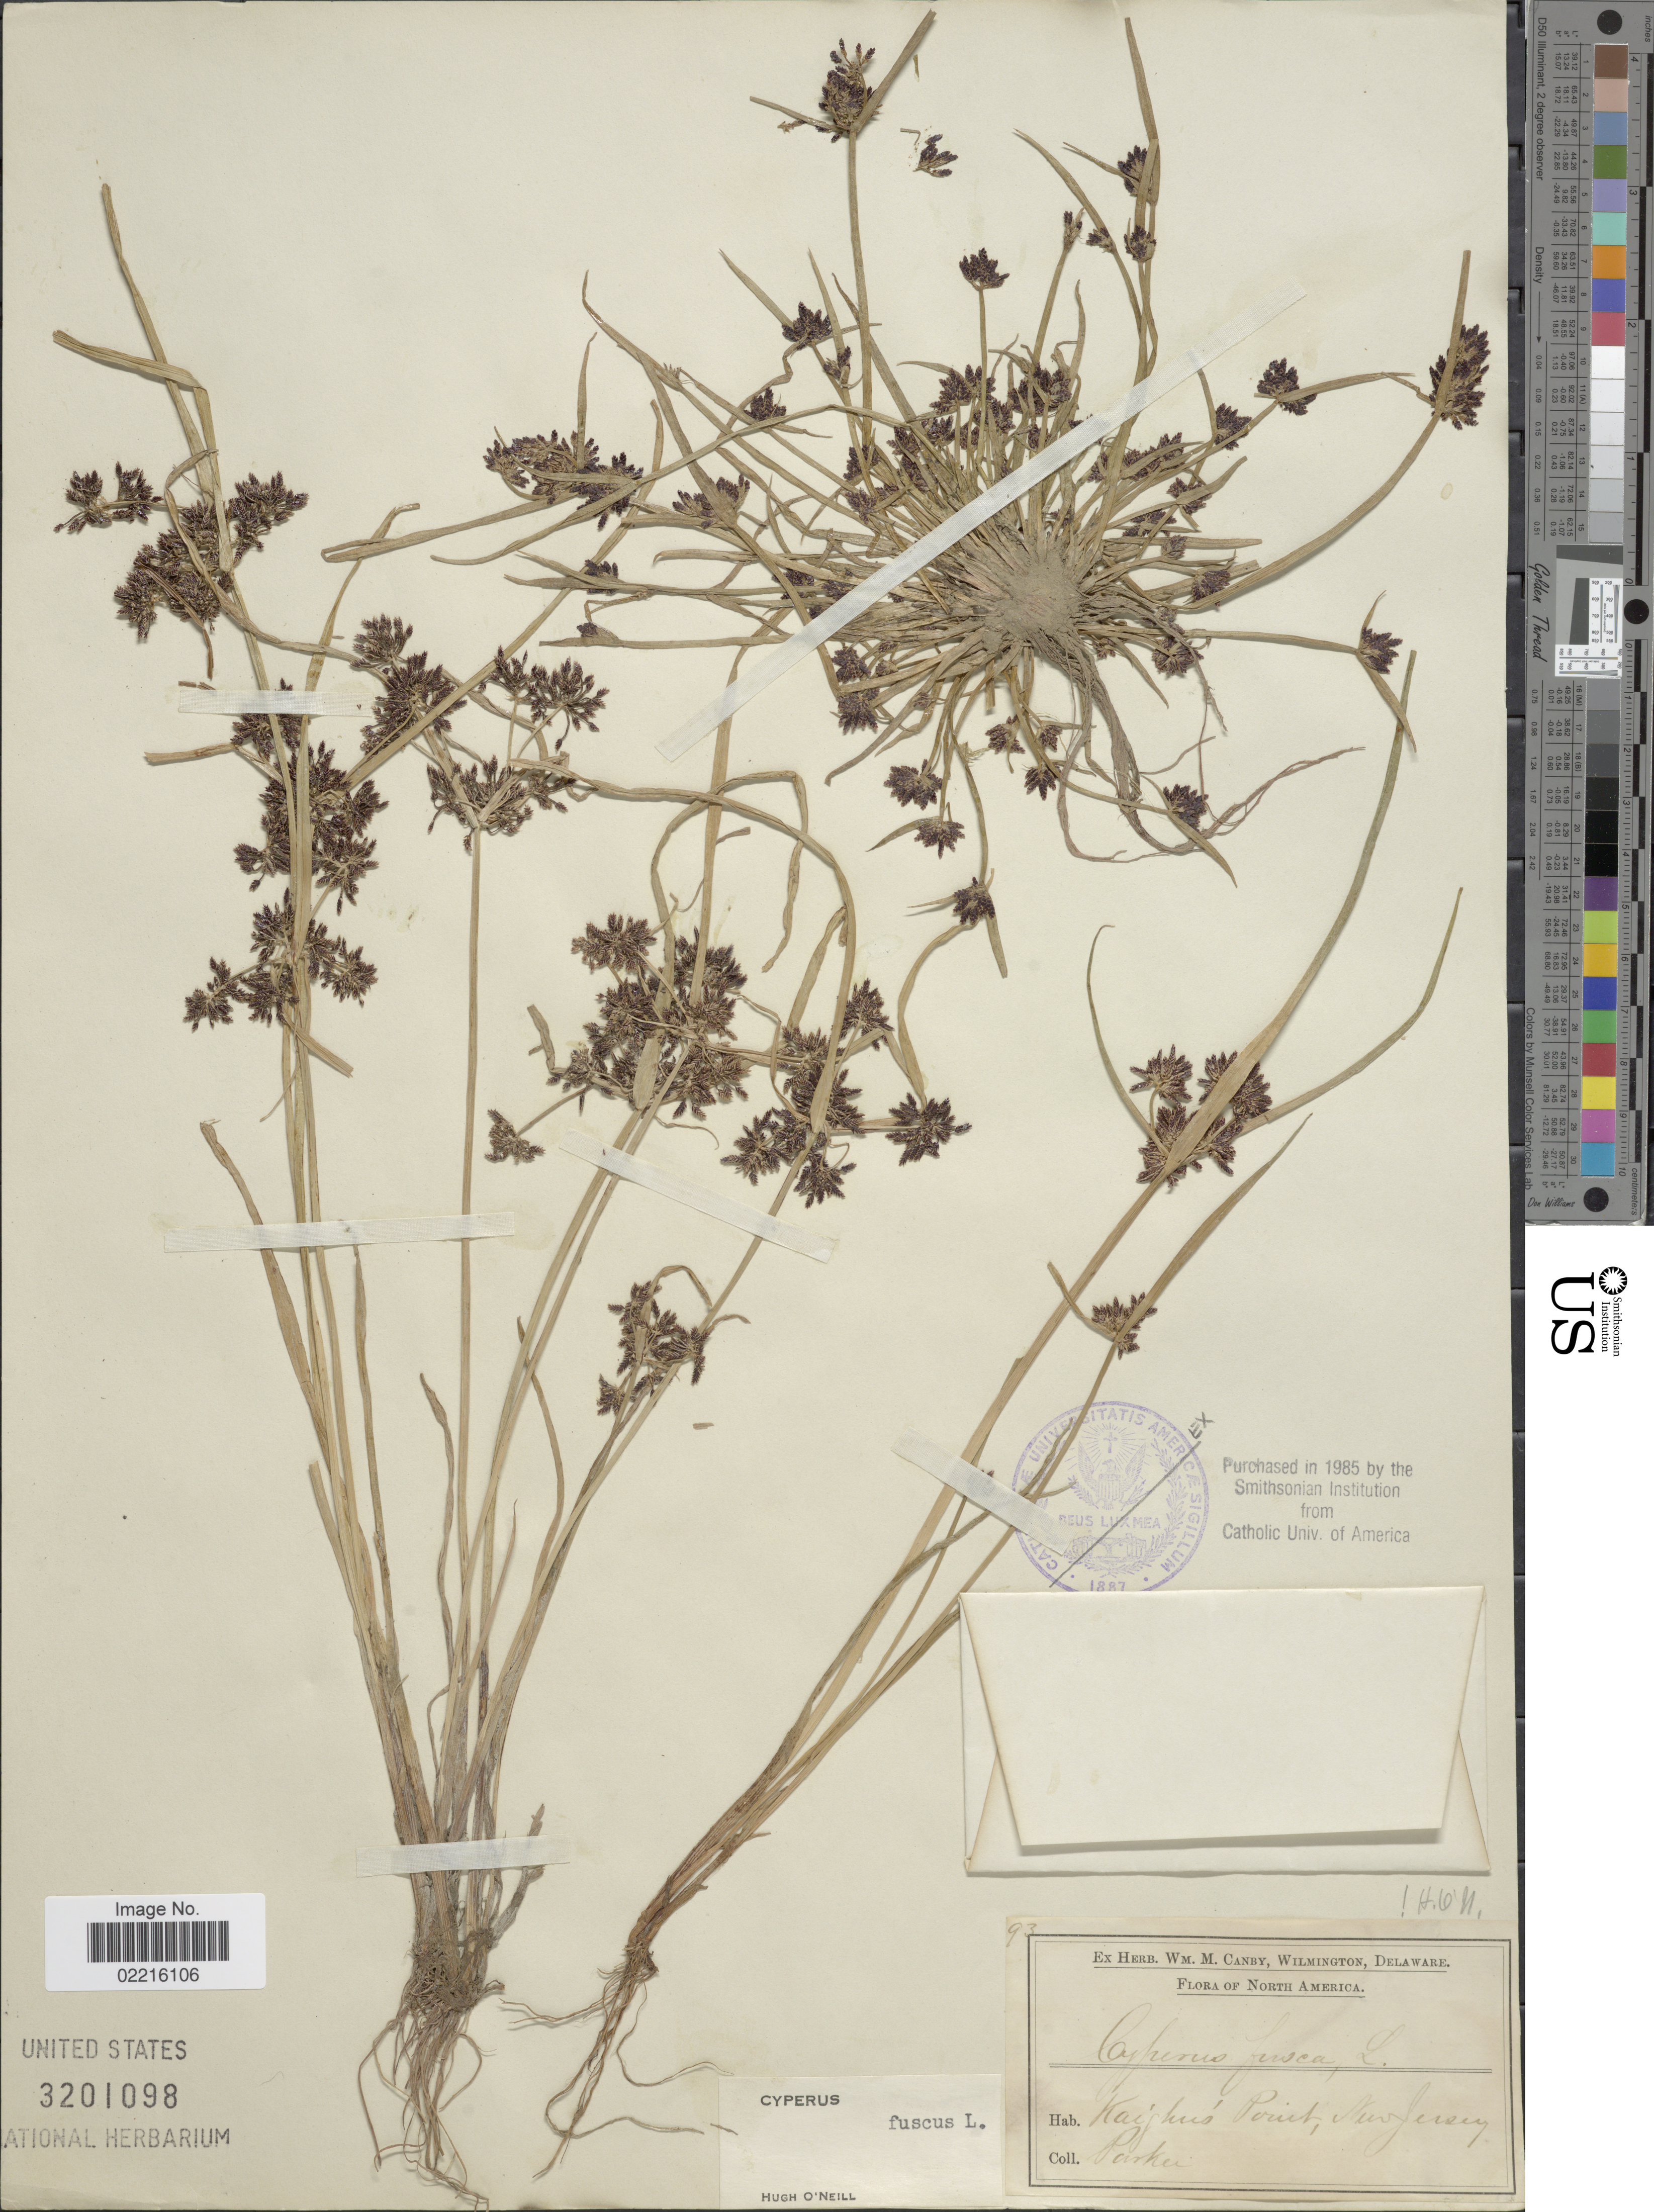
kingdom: Plantae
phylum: Tracheophyta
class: Liliopsida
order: Poales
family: Cyperaceae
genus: Cyperus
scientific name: Cyperus fuscus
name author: L.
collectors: -. Parker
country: United States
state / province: New Jersey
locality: Kaighns Point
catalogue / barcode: US 3201098